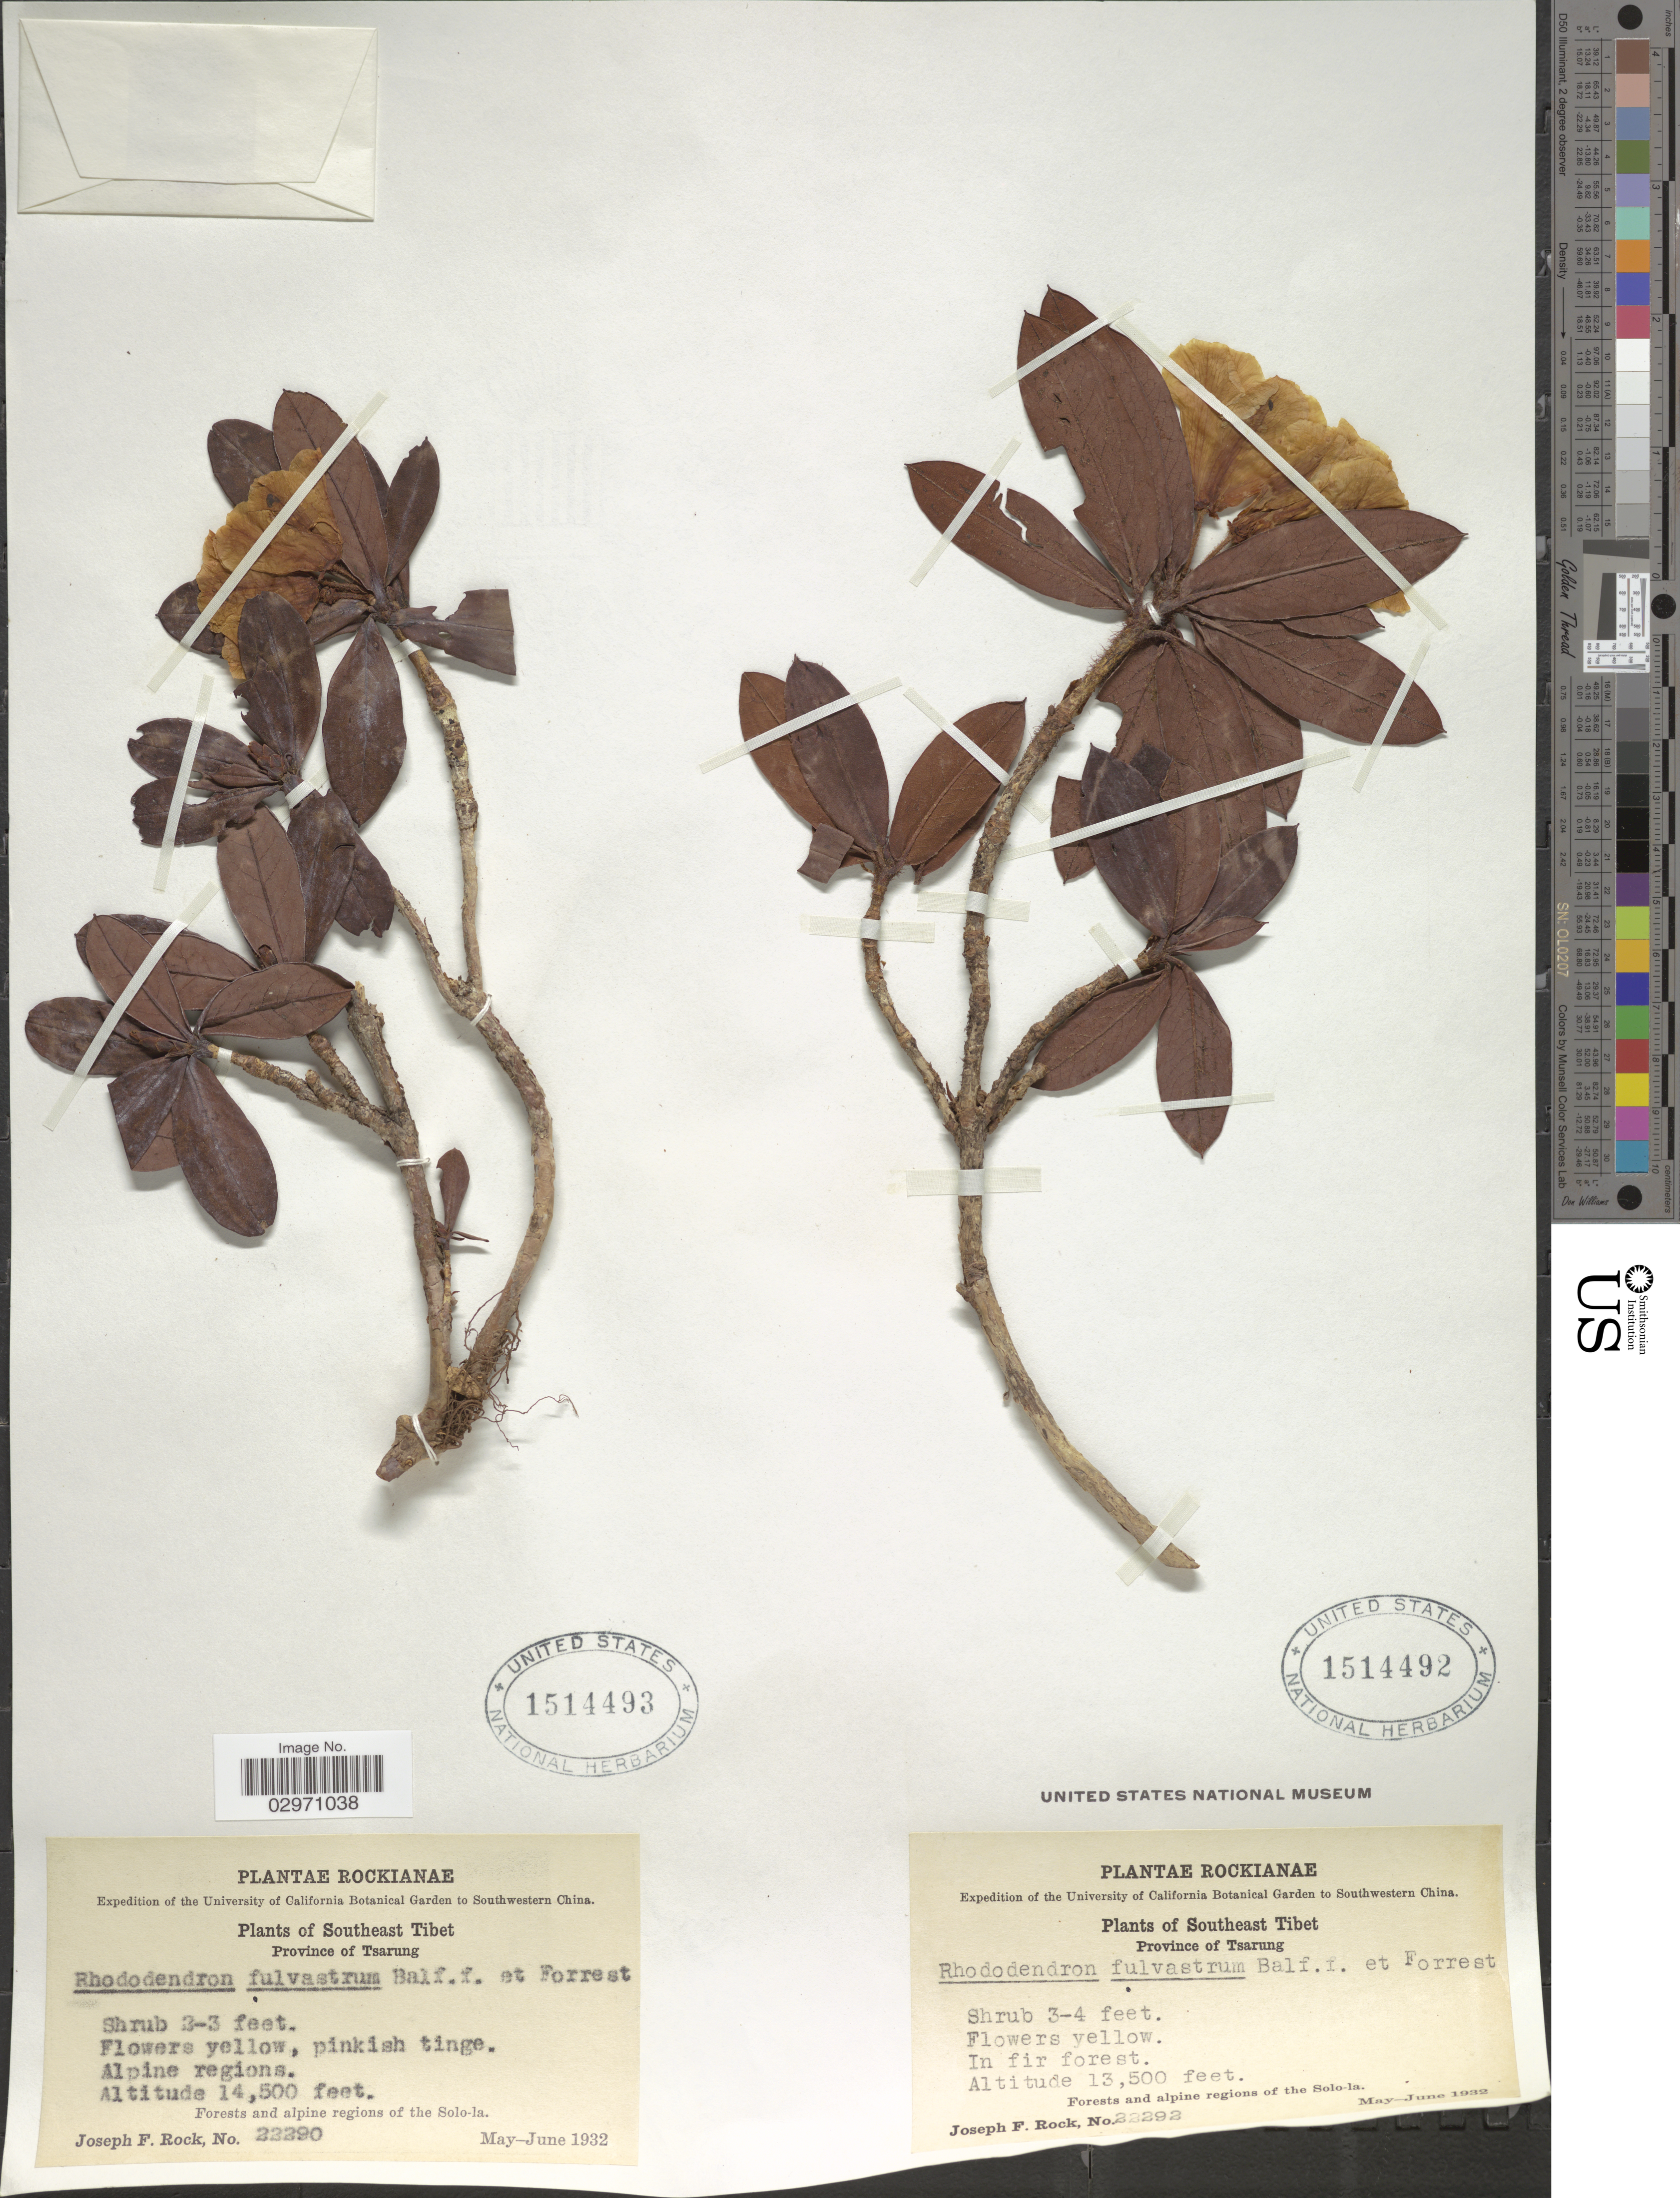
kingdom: Plantae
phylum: Tracheophyta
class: Magnoliopsida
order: Ericales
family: Ericaceae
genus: Rhododendron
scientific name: Rhododendron fulvastrum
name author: Balf. f. & Forrest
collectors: J. F. Rock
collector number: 22290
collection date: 1932-05/1932-06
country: China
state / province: Xizang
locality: Southwestern China. Southeast Tibet. Province of Tsarung. Alpine regions. Forests and alpine regions of the Solo-la.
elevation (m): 4420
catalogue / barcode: US 1514493